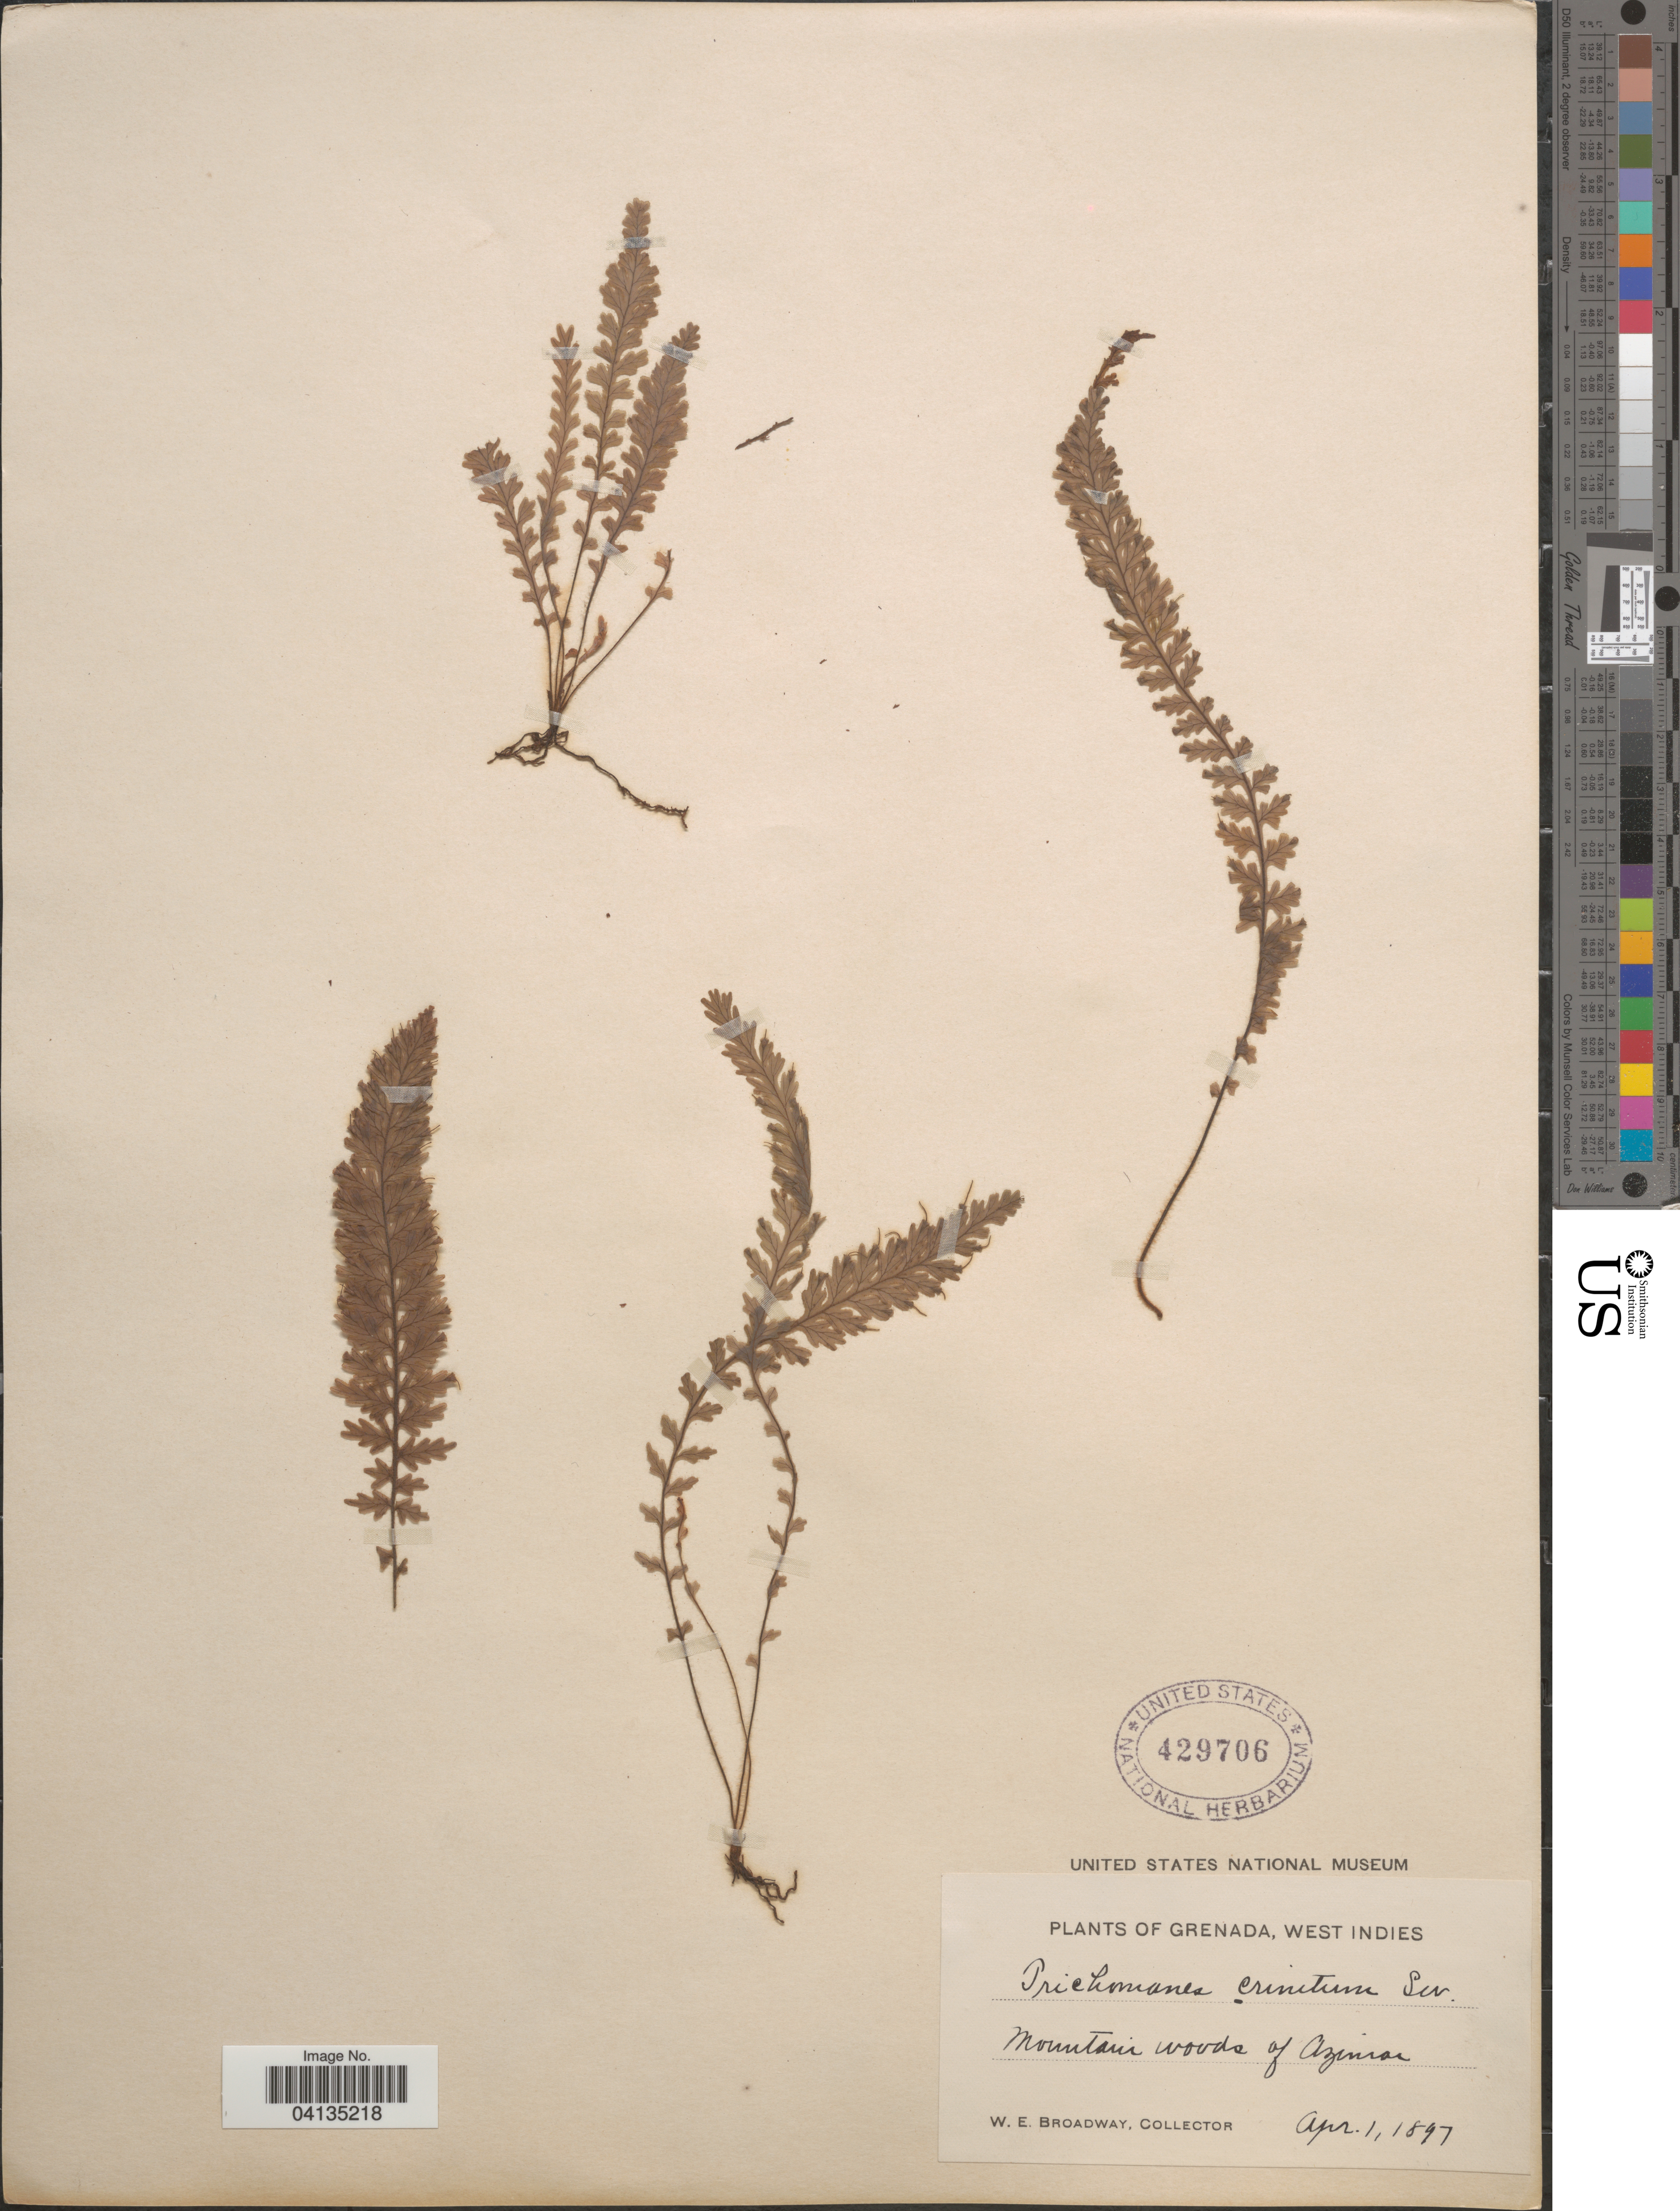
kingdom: Plantae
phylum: Tracheophyta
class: Polypodiopsida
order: Hymenophyllales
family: Hymenophyllaceae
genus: Trichomanes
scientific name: Trichomanes crinitum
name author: Sw.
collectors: W. E. Broadway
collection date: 1897-04-01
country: Grenada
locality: Mountain woods of Ozimar [interpreted].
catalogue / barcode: US 429706